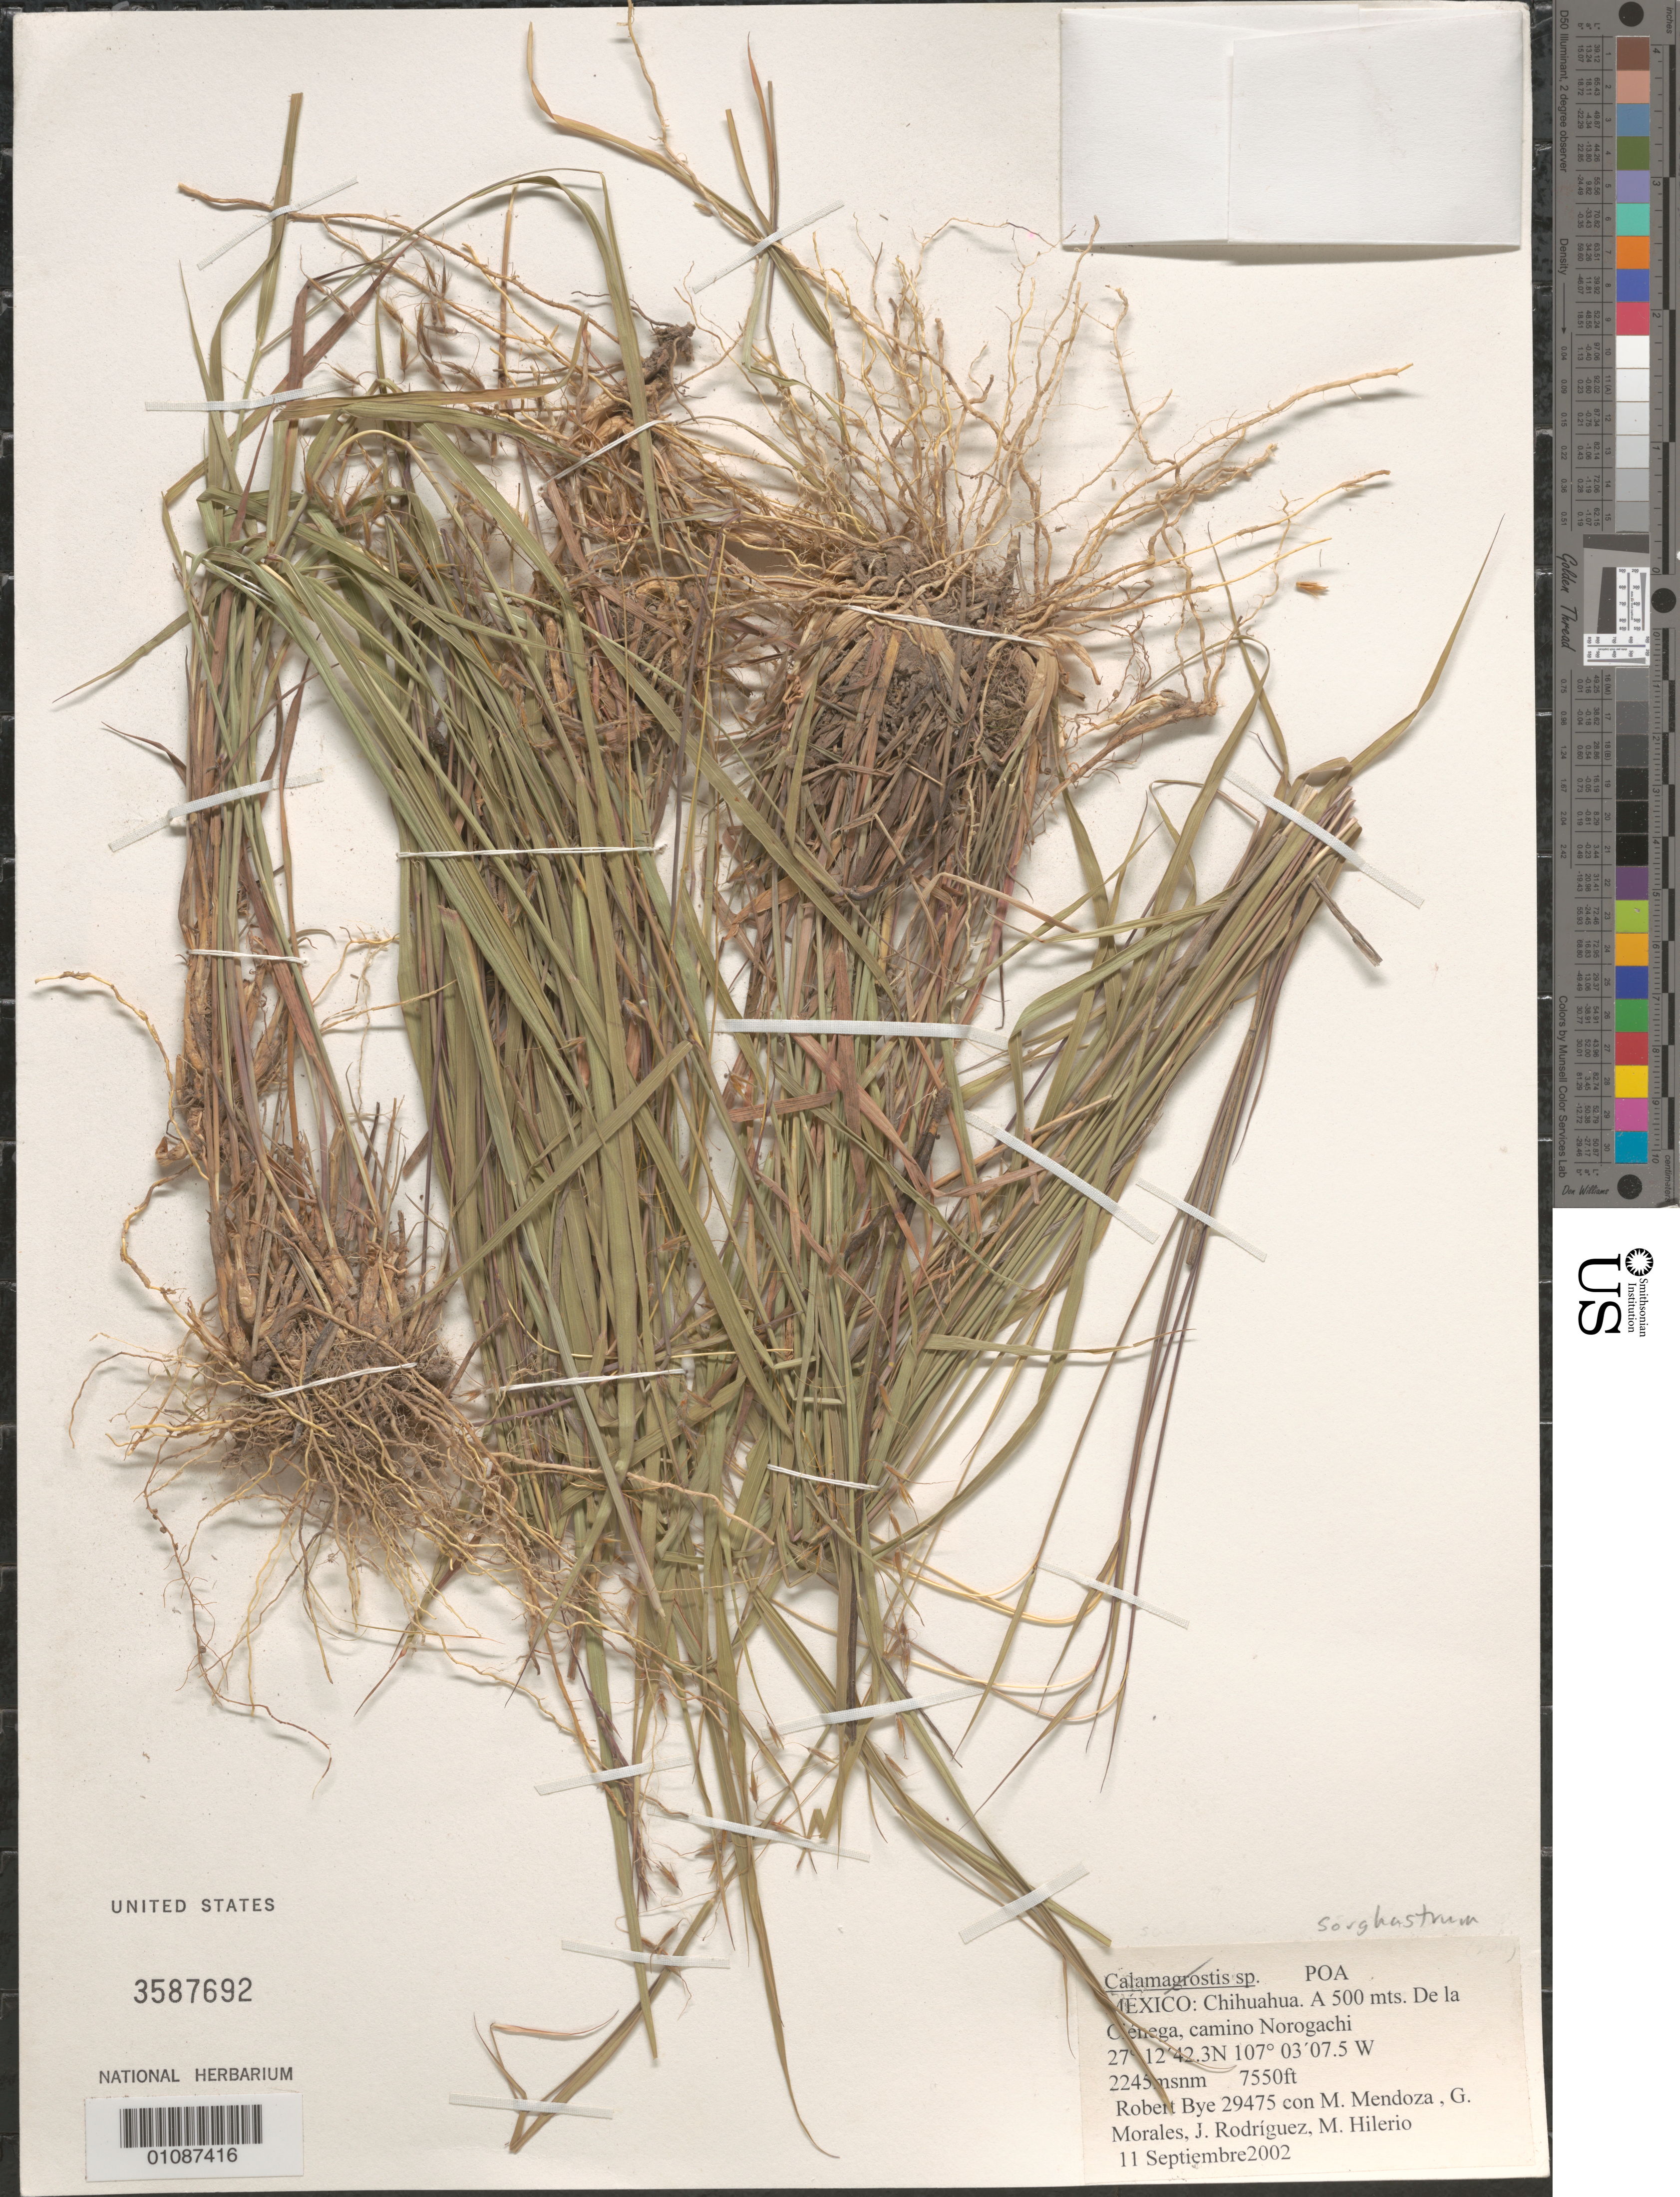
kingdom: Plantae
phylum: Tracheophyta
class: Liliopsida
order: Poales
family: Poaceae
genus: Sorghastrum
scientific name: Sorghastrum sp.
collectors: R. A. Bye, M. Mendoza Garcia, G. Morales, J. Rodríguez & M. Hilerio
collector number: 29475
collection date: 2002-09-11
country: Mexico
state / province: Chihuahua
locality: A 500 mts. de la Cenega, camino Norogachi.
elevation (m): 2301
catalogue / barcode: US 3587692